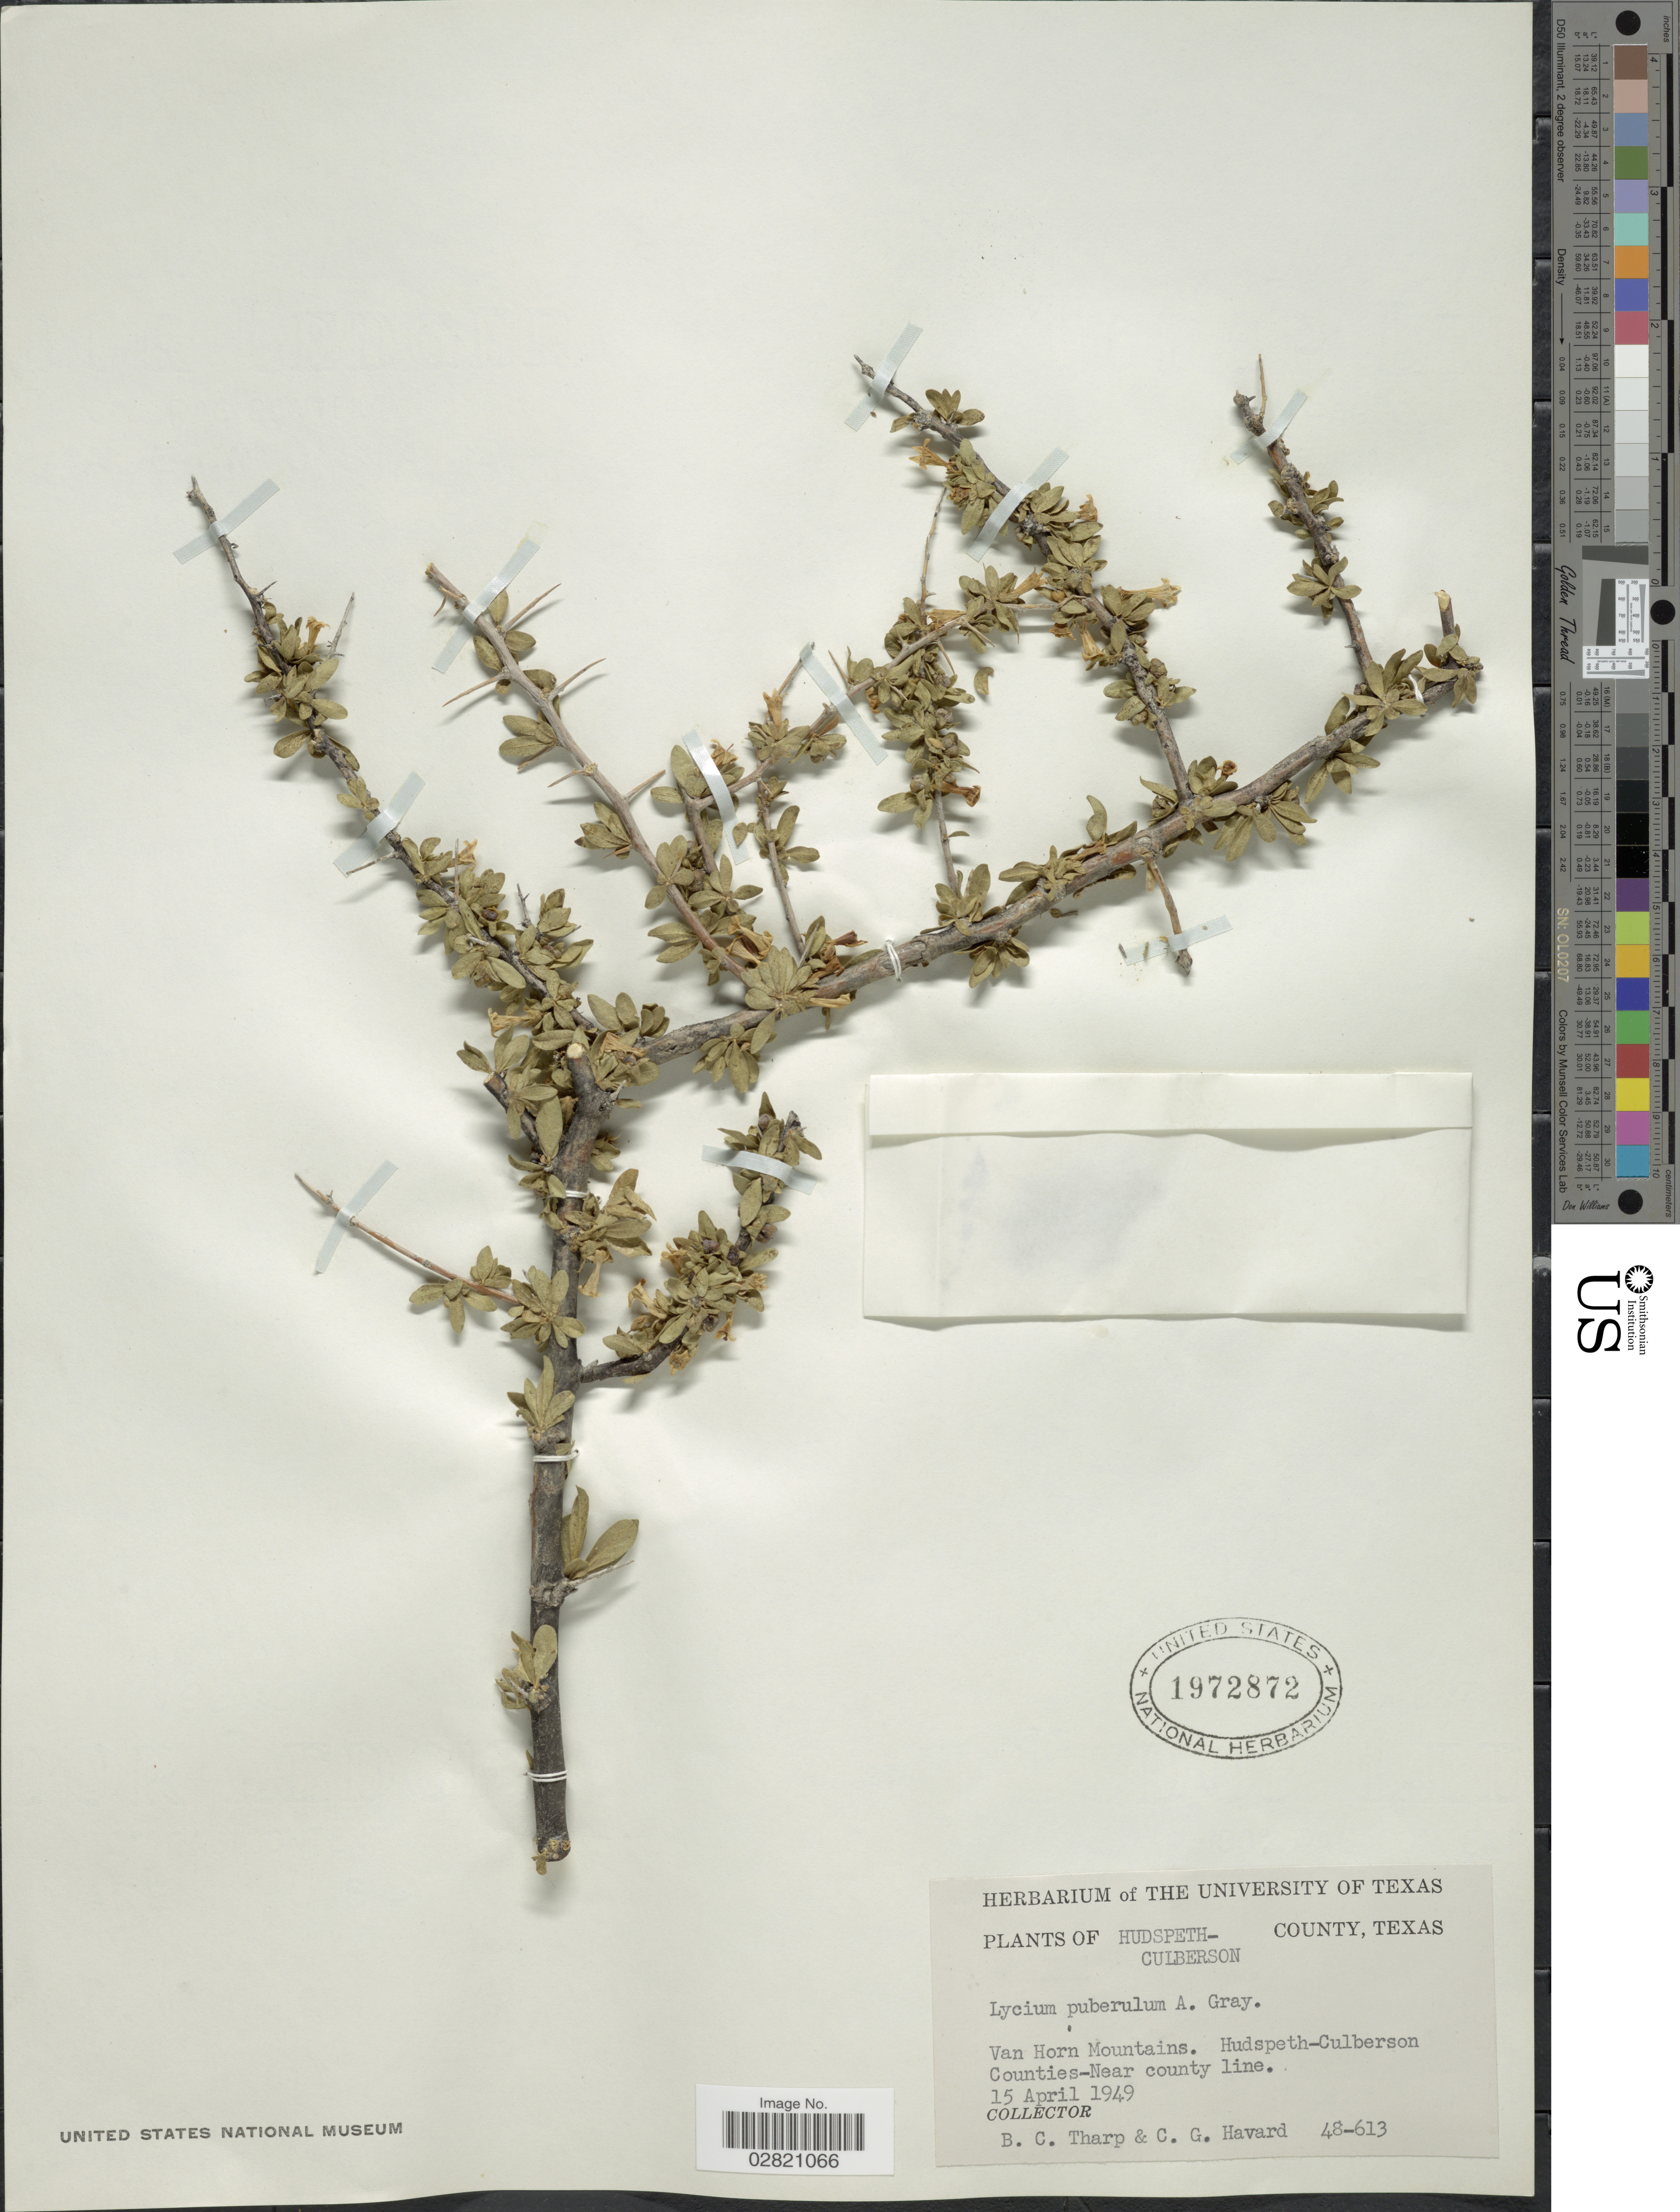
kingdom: Plantae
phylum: Tracheophyta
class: Magnoliopsida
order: Solanales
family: Solanaceae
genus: Lycium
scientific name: Lycium puberulum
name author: A. Gray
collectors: B. C. Tharp & C. G. Havard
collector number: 48-613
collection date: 1949-04-15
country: United States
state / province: Texas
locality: Hudspeth-Culberson County. Van Horn Mountains. Hudspeth-Culberson Counties-Near county line.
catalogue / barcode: US 1972872